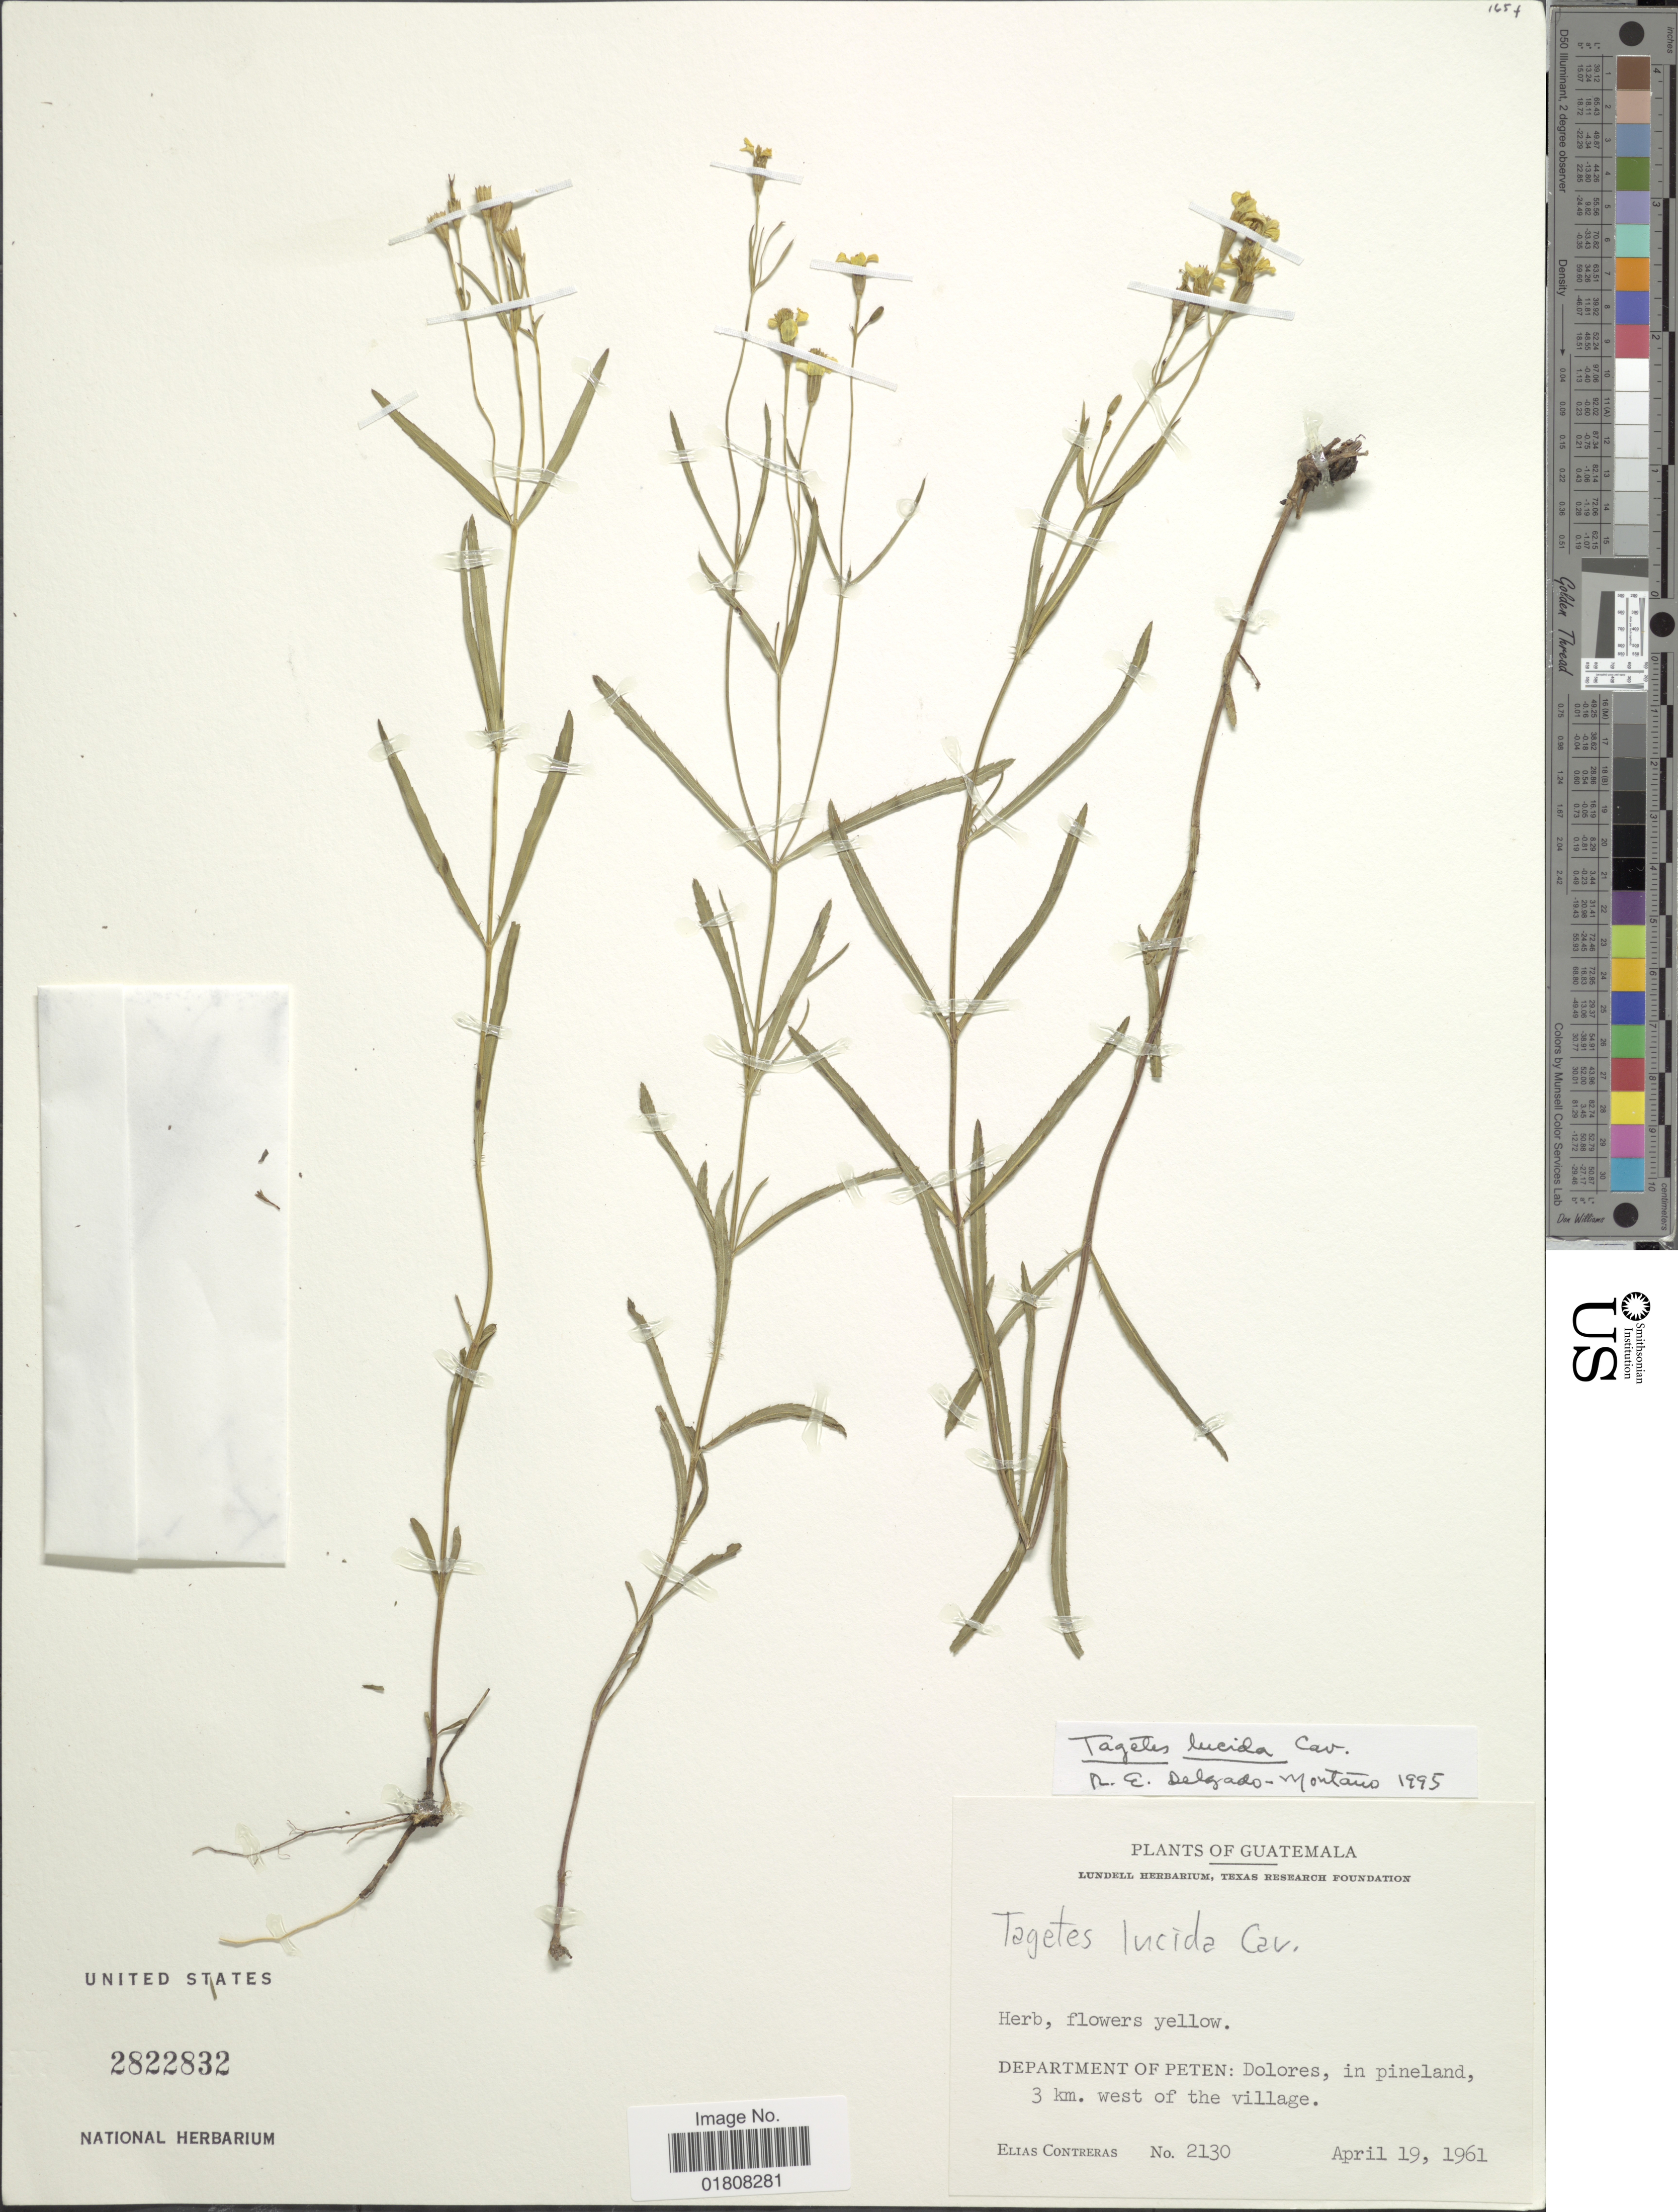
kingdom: Plantae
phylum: Tracheophyta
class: Magnoliopsida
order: Asterales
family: Asteraceae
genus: Tagetes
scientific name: Tagetes lucida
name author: Cav.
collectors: E. Contreras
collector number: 2130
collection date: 1961-04-19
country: Guatemala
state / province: El Petén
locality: Dolores, 3 km west of the village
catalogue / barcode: US 2822832